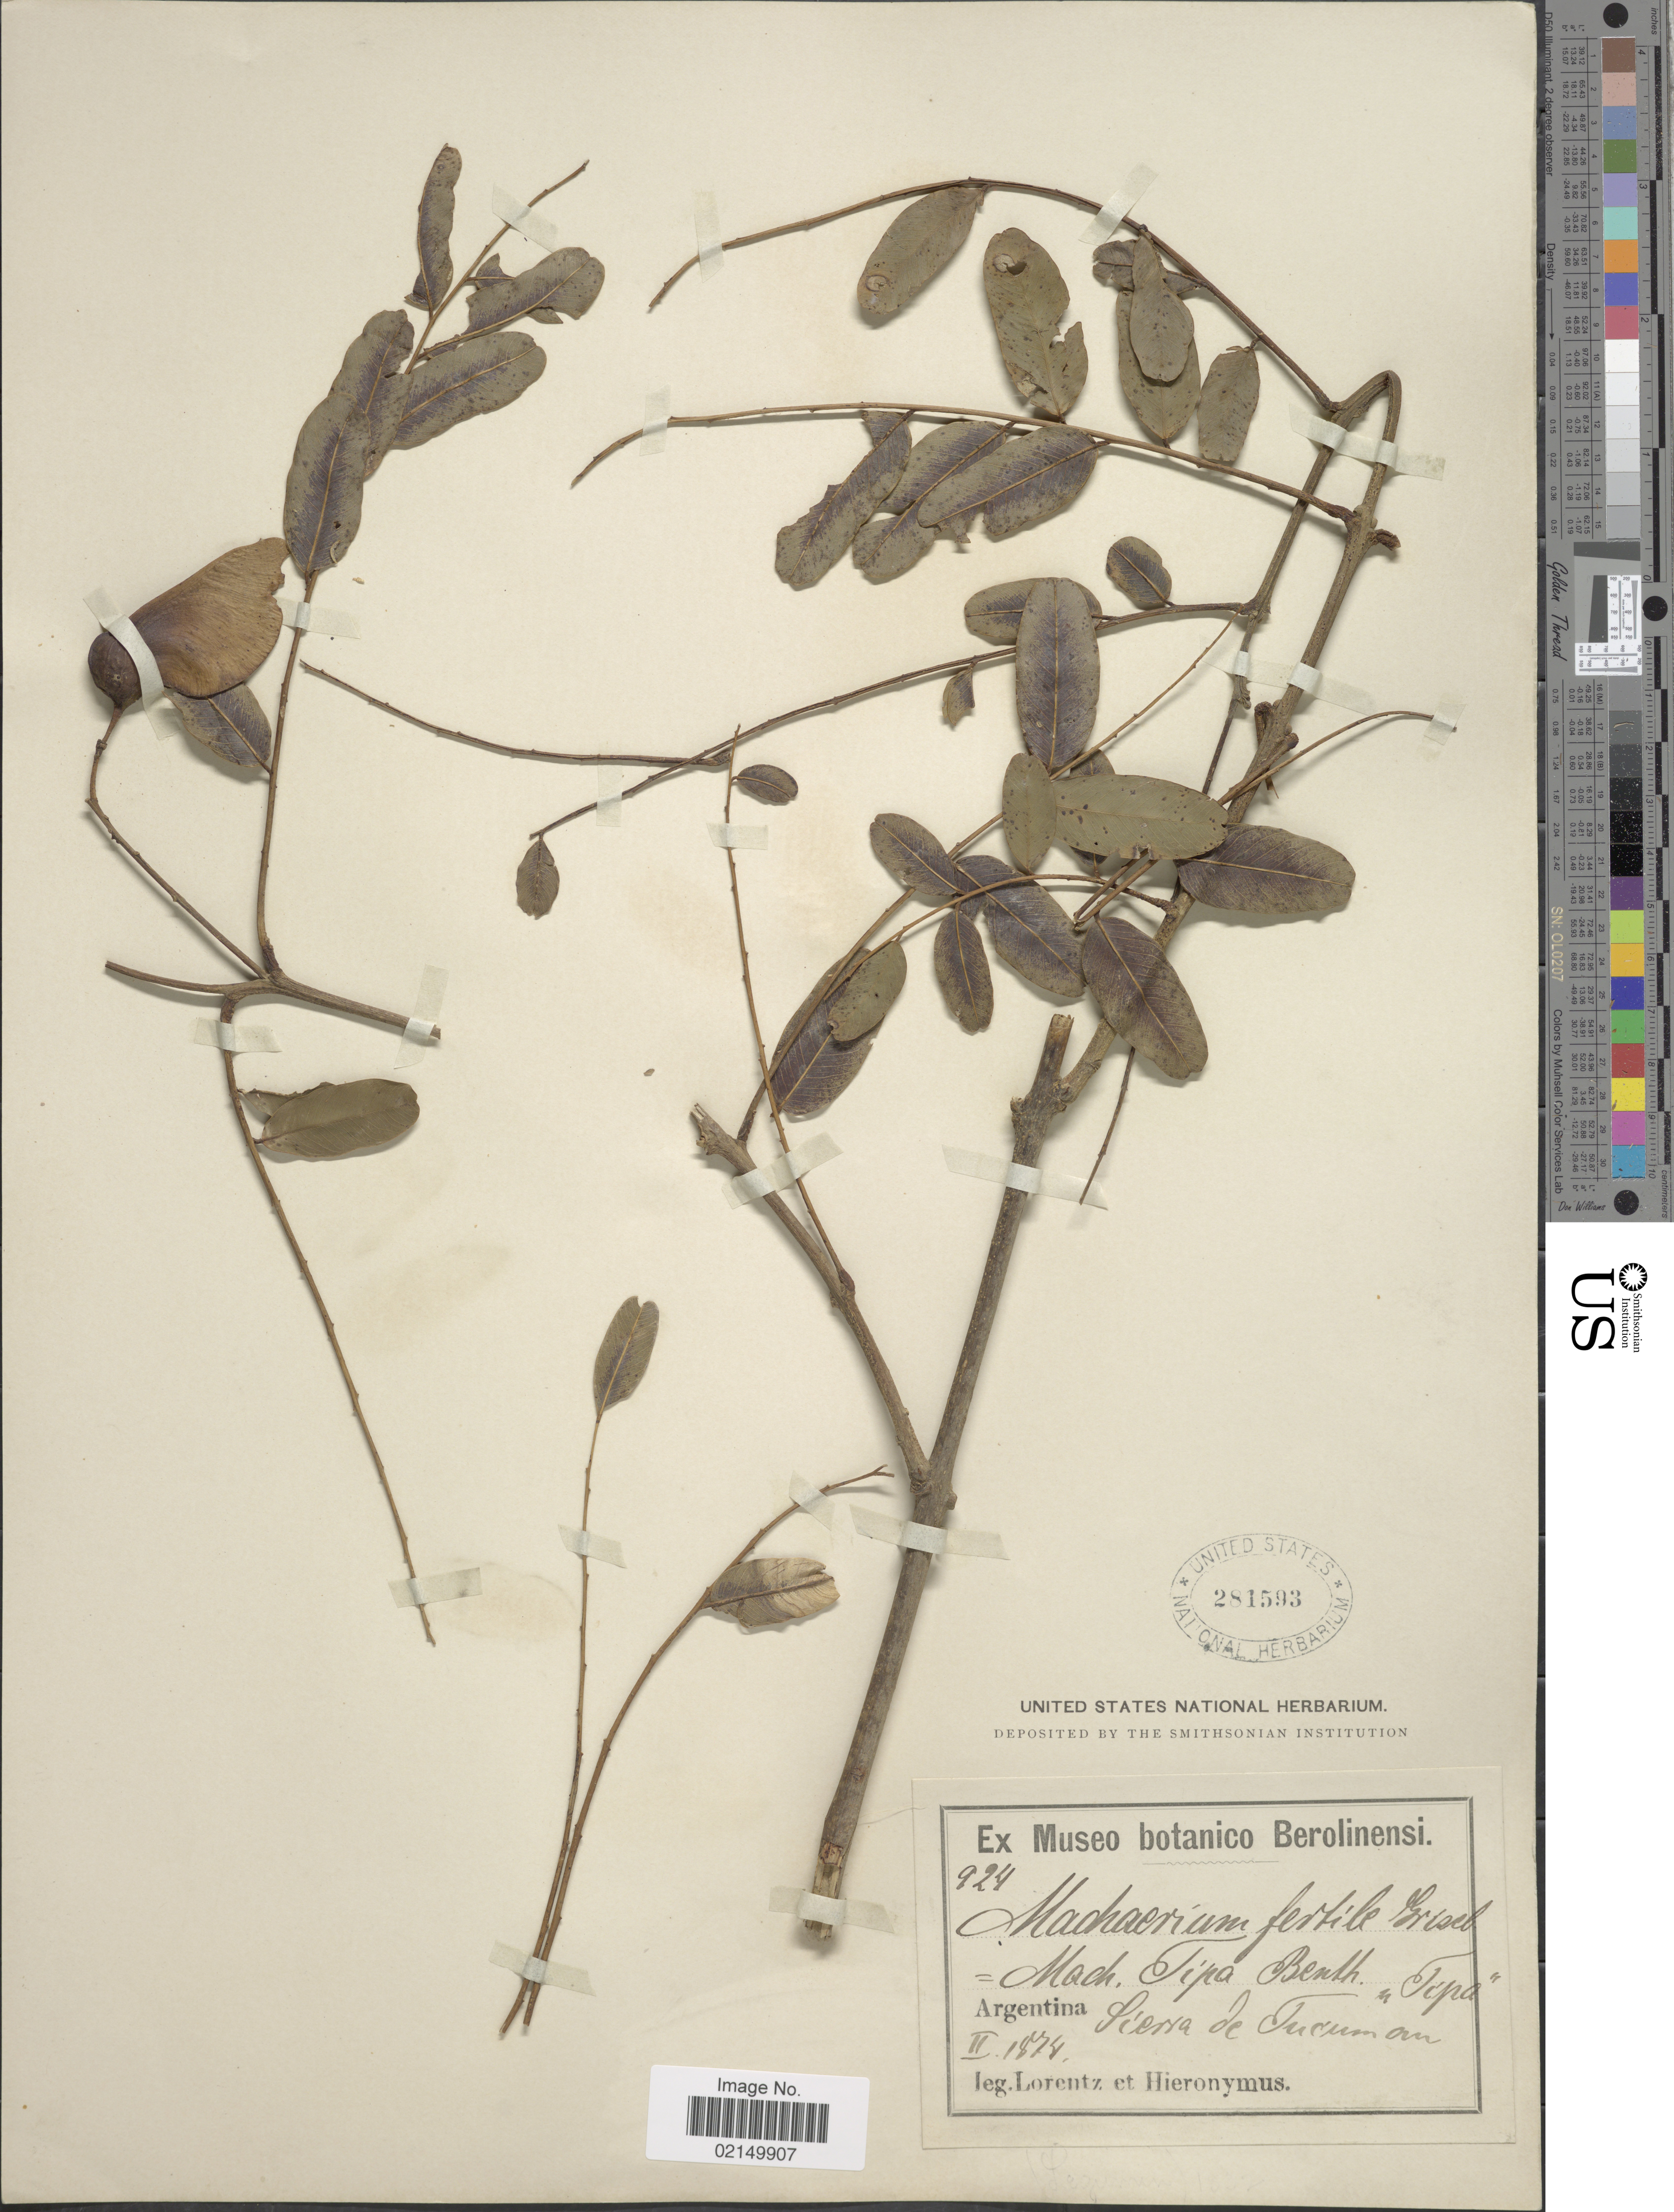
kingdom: Plantae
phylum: Tracheophyta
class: Magnoliopsida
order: Fabales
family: Fabaceae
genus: Tipuana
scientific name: Tipuana tipu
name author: (Benth.) Kuntze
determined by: Strong, Mark T., (BOT), Smithsonian Institution - National Museum of Natural History (UNITED STATES)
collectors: -. Lorentz & -. Hieronymus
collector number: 924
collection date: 1874-02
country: Argentina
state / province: Tucuman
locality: Sierra de Tucuman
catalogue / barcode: US 281593